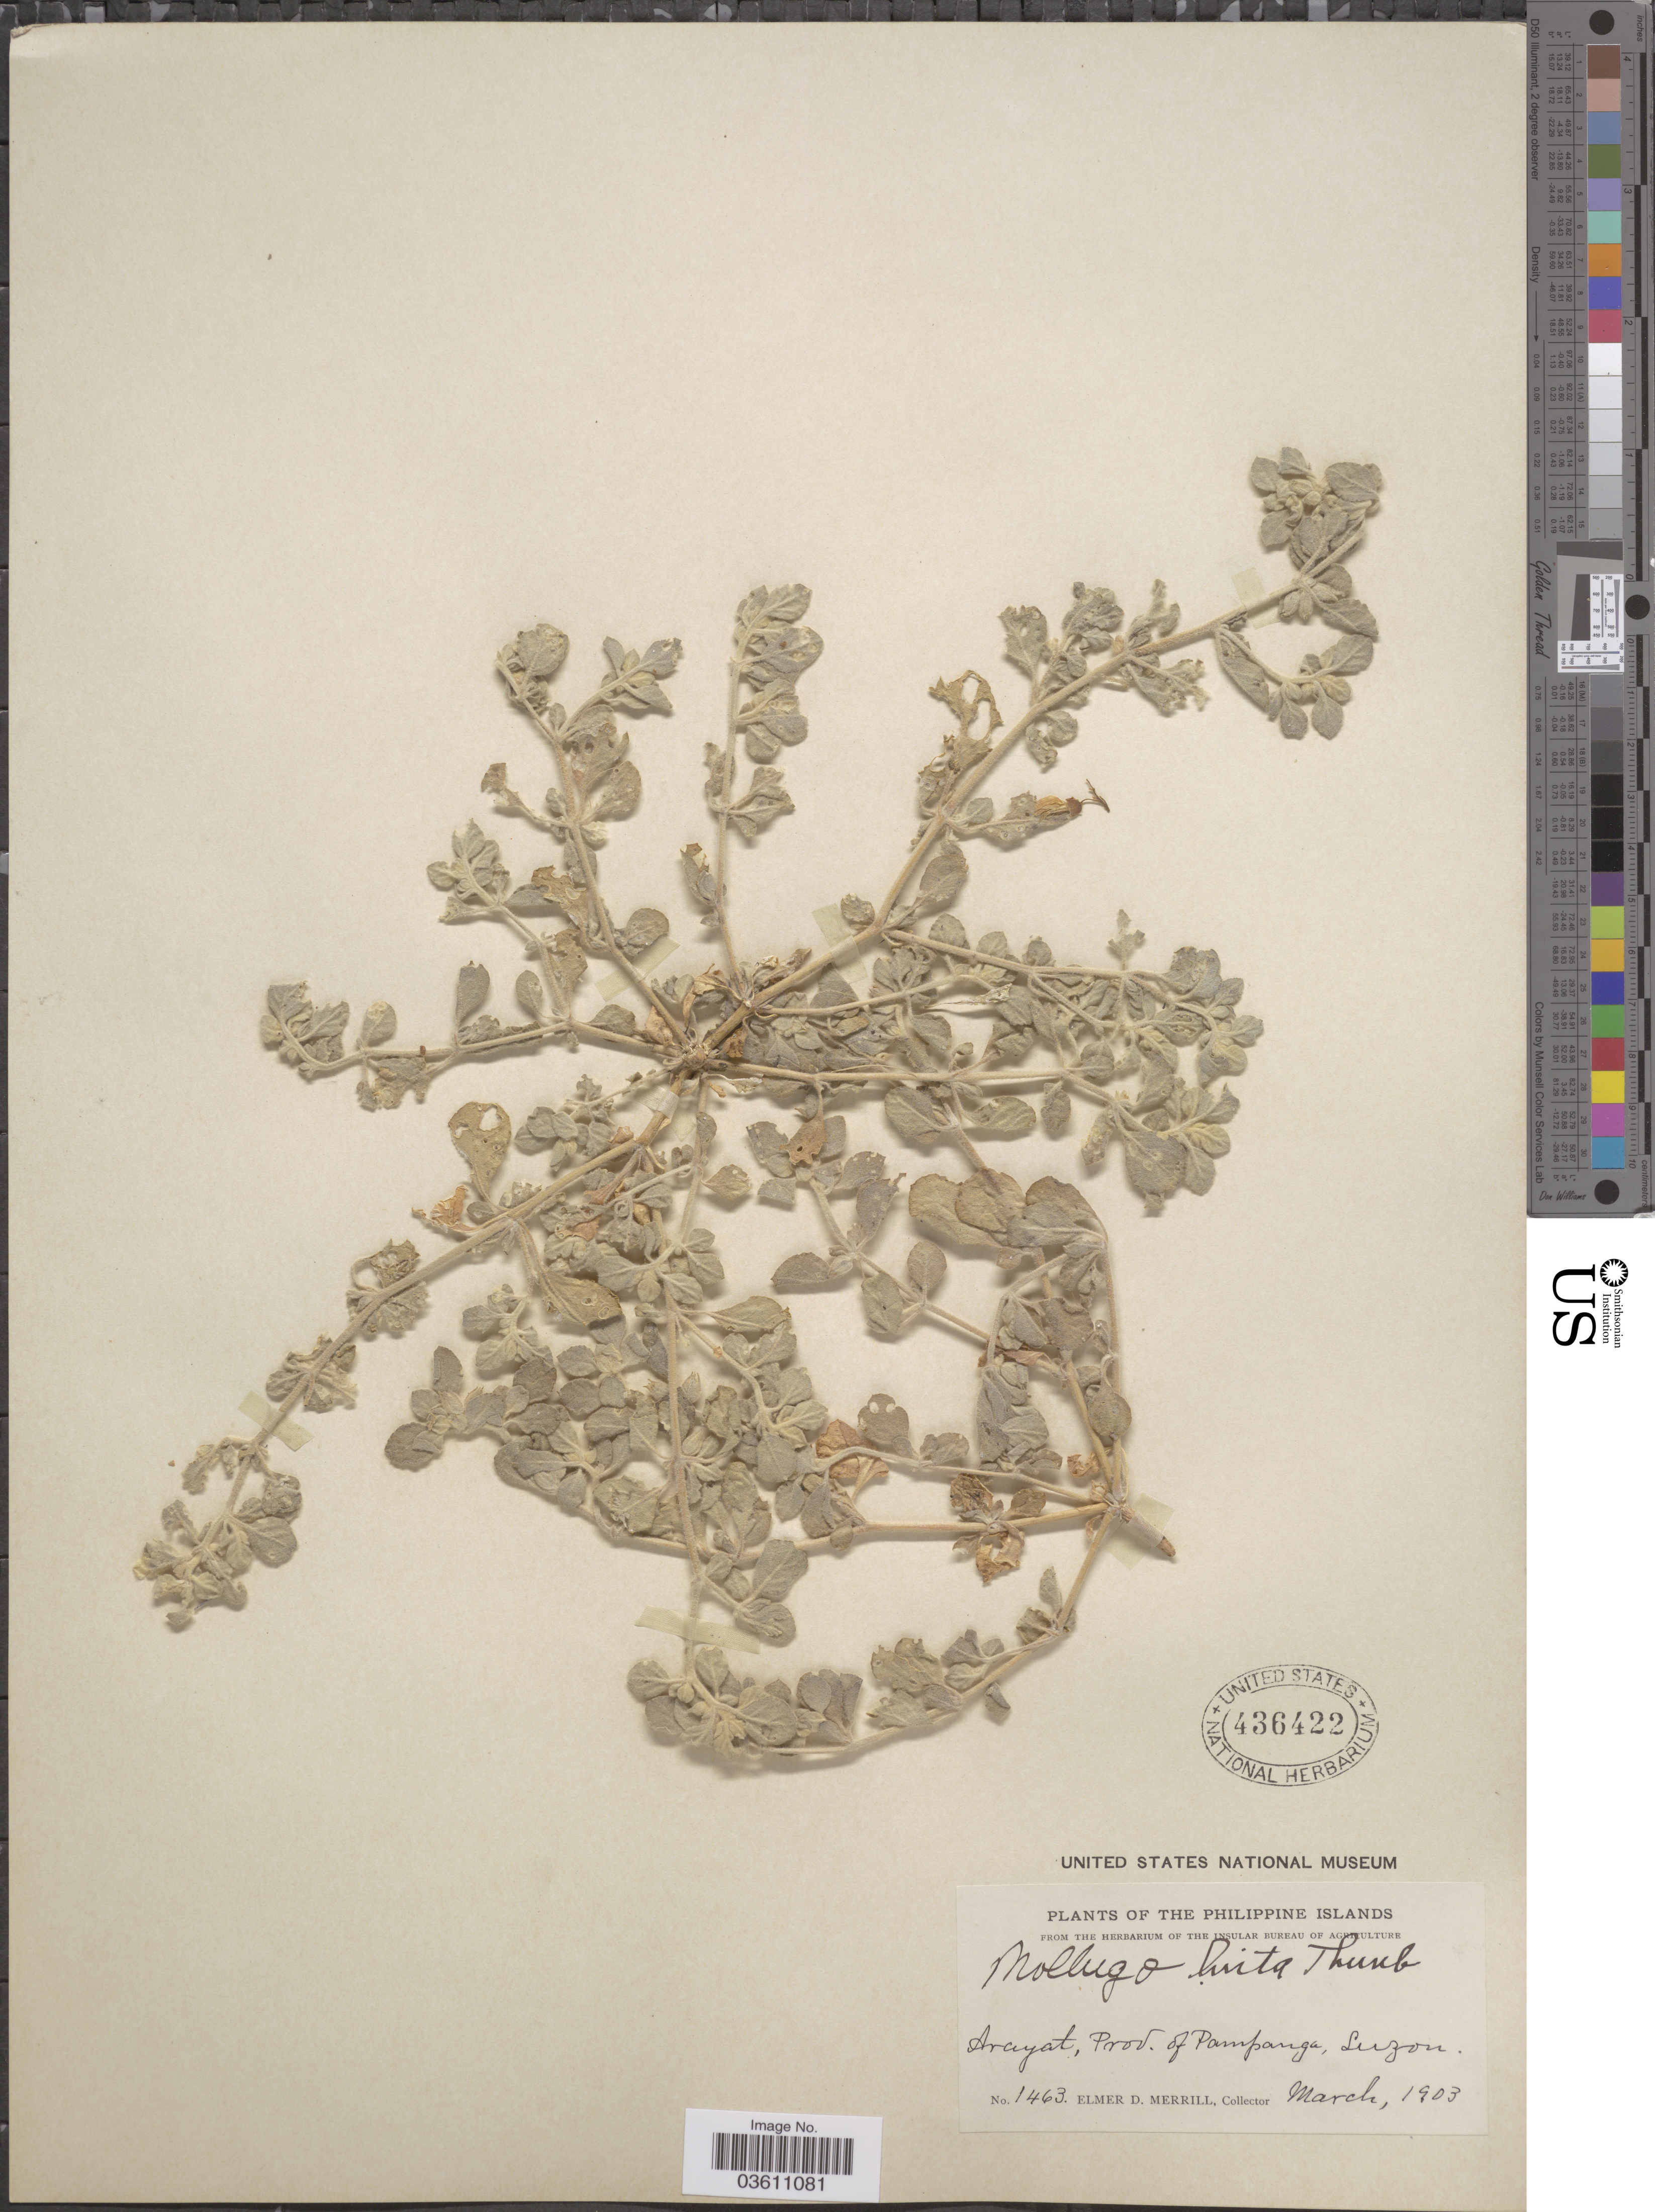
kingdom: Plantae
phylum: Tracheophyta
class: Magnoliopsida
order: Caryophyllales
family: Molluginaceae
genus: Glinus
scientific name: Glinus lotoides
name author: L.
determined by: Strong, Mark T., (BOT), Smithsonian Institution - National Museum of Natural History (UNITED STATES)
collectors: E. D. Merrill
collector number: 1463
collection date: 1903-03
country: Philippines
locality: Arayat, Prov. of Pampanga, Luzon.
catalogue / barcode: US 436422